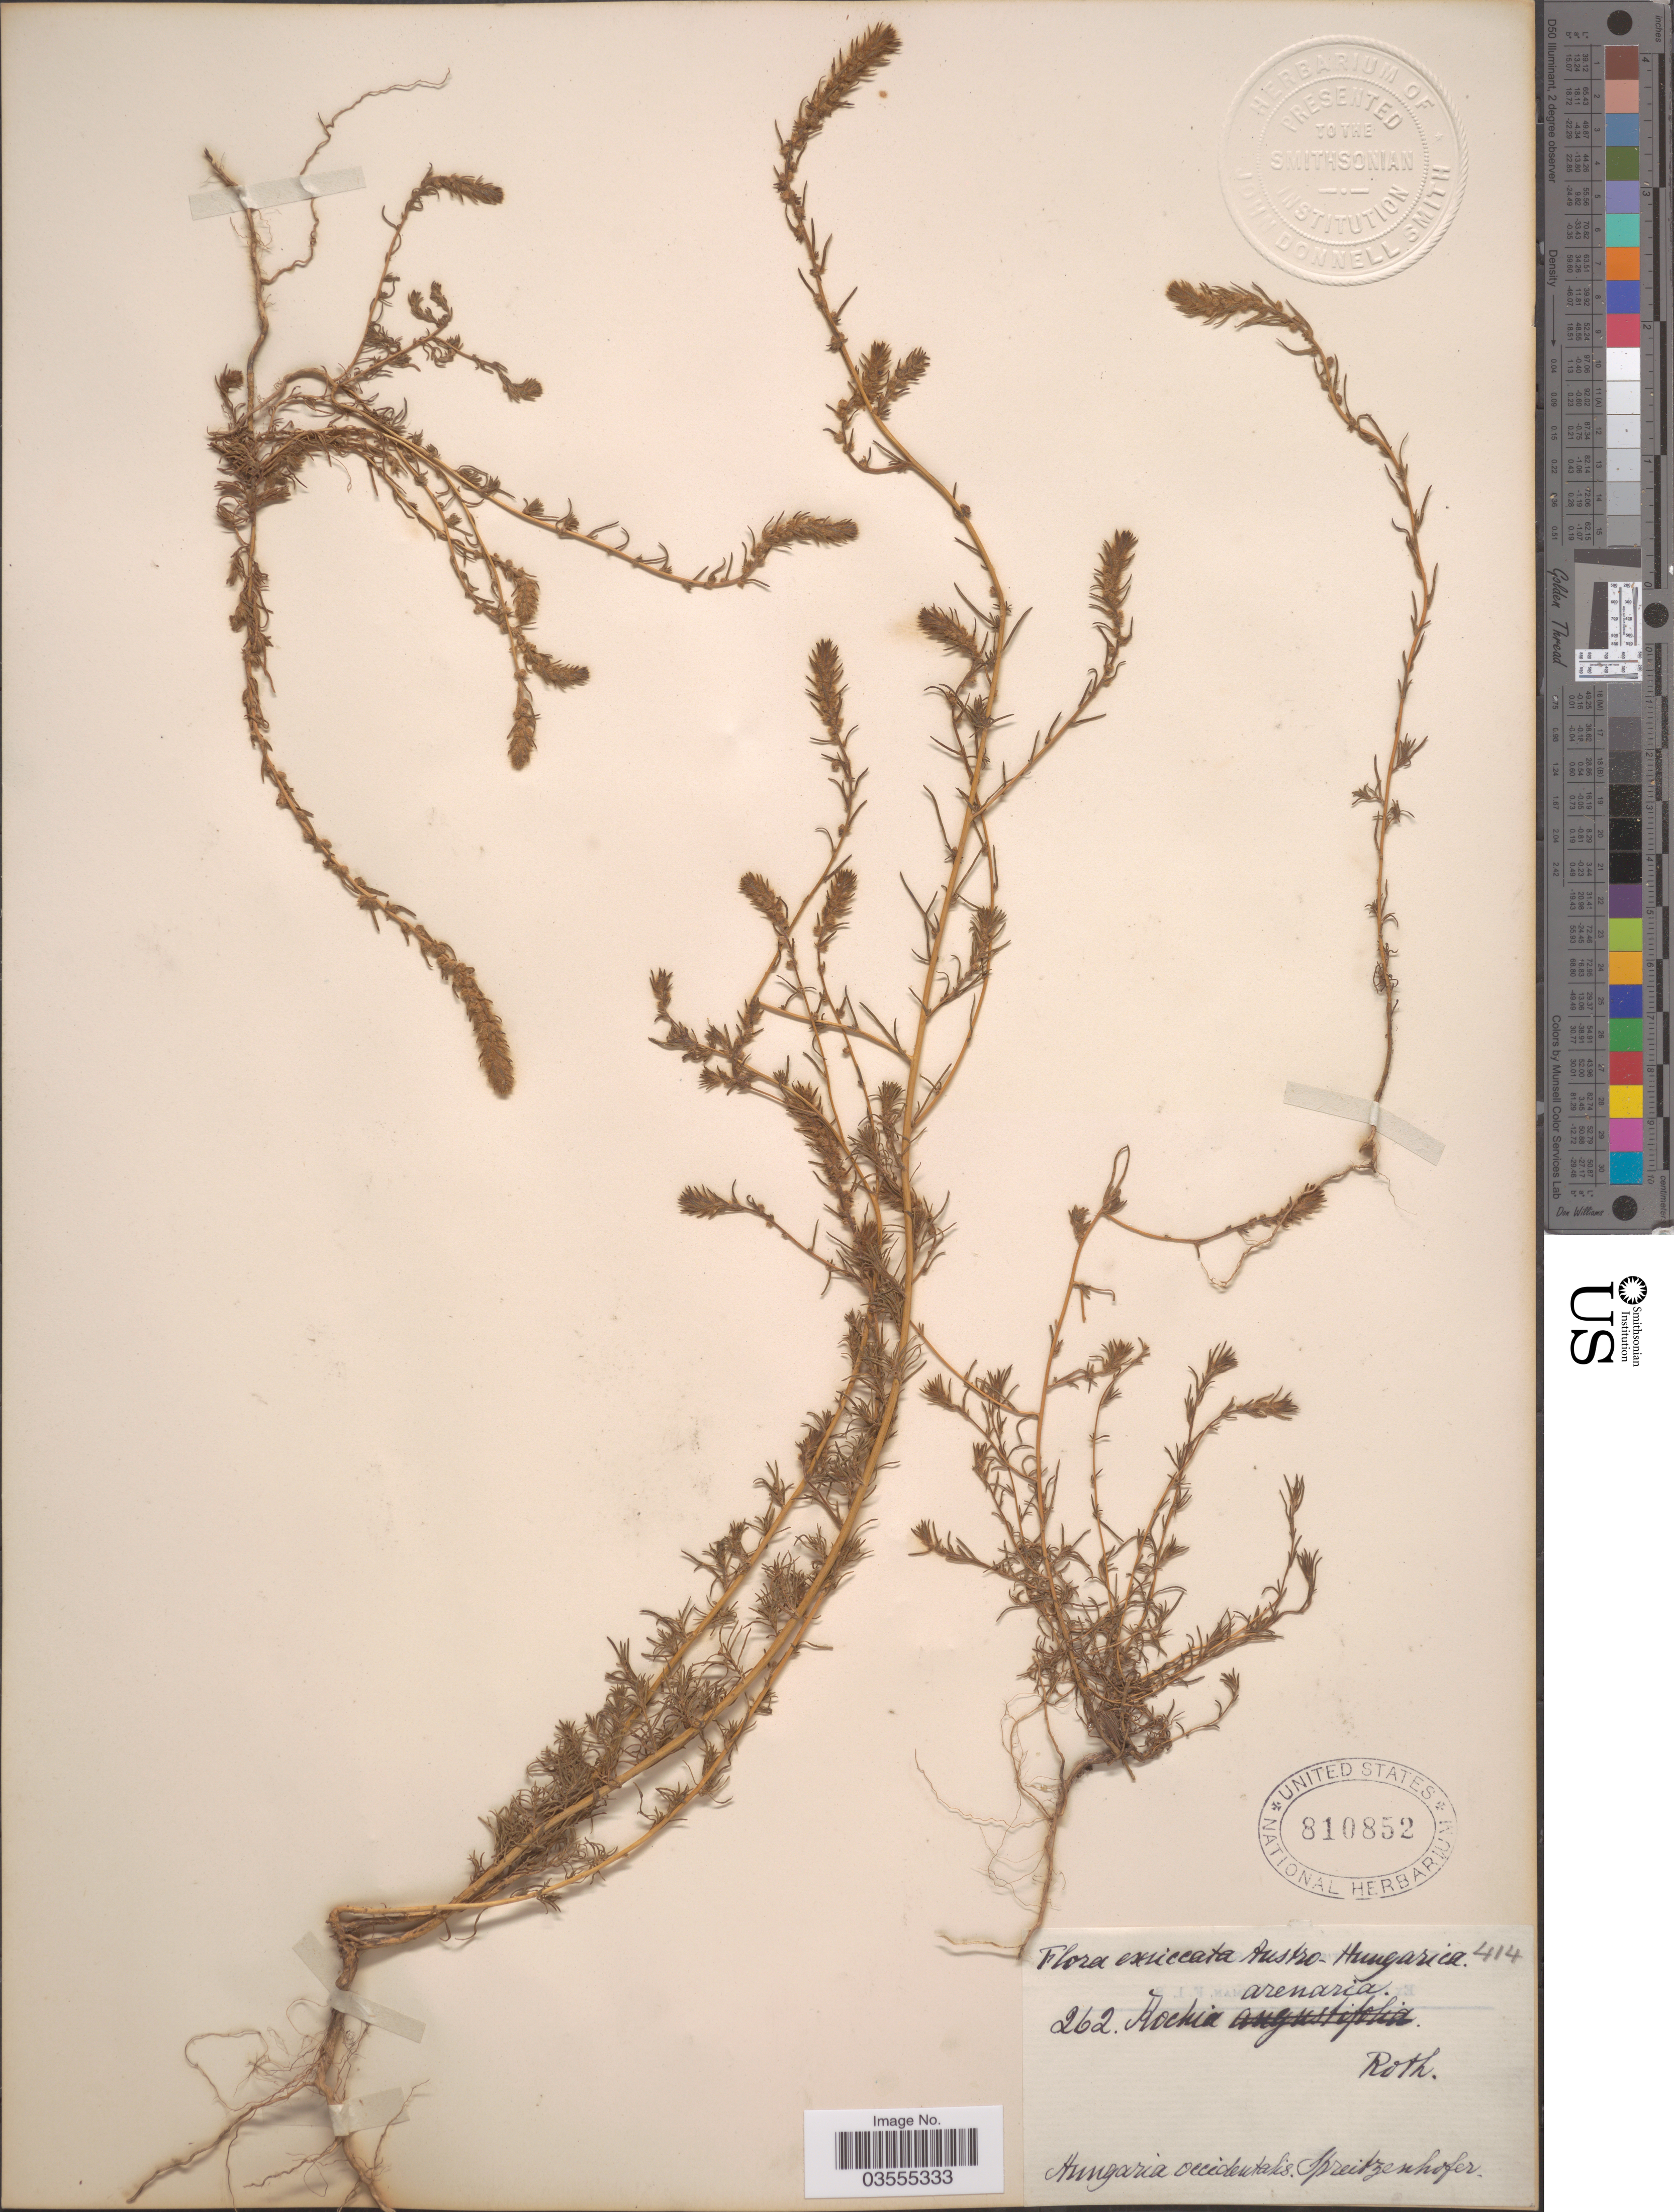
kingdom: Plantae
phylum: Tracheophyta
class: Magnoliopsida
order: Caryophyllales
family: Amaranthaceae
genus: Bassia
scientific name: Bassia laniflora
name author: (S.G. Gmel.) A.J. Scott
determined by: Strong, Mark T., (BOT), Smithsonian Institution - National Museum of Natural History (UNITED STATES)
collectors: Spreitzenhofer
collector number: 262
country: Hungary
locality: Austro-Hungarica. Hungaria occidentalis. Spreitzenhofer.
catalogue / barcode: US 810852